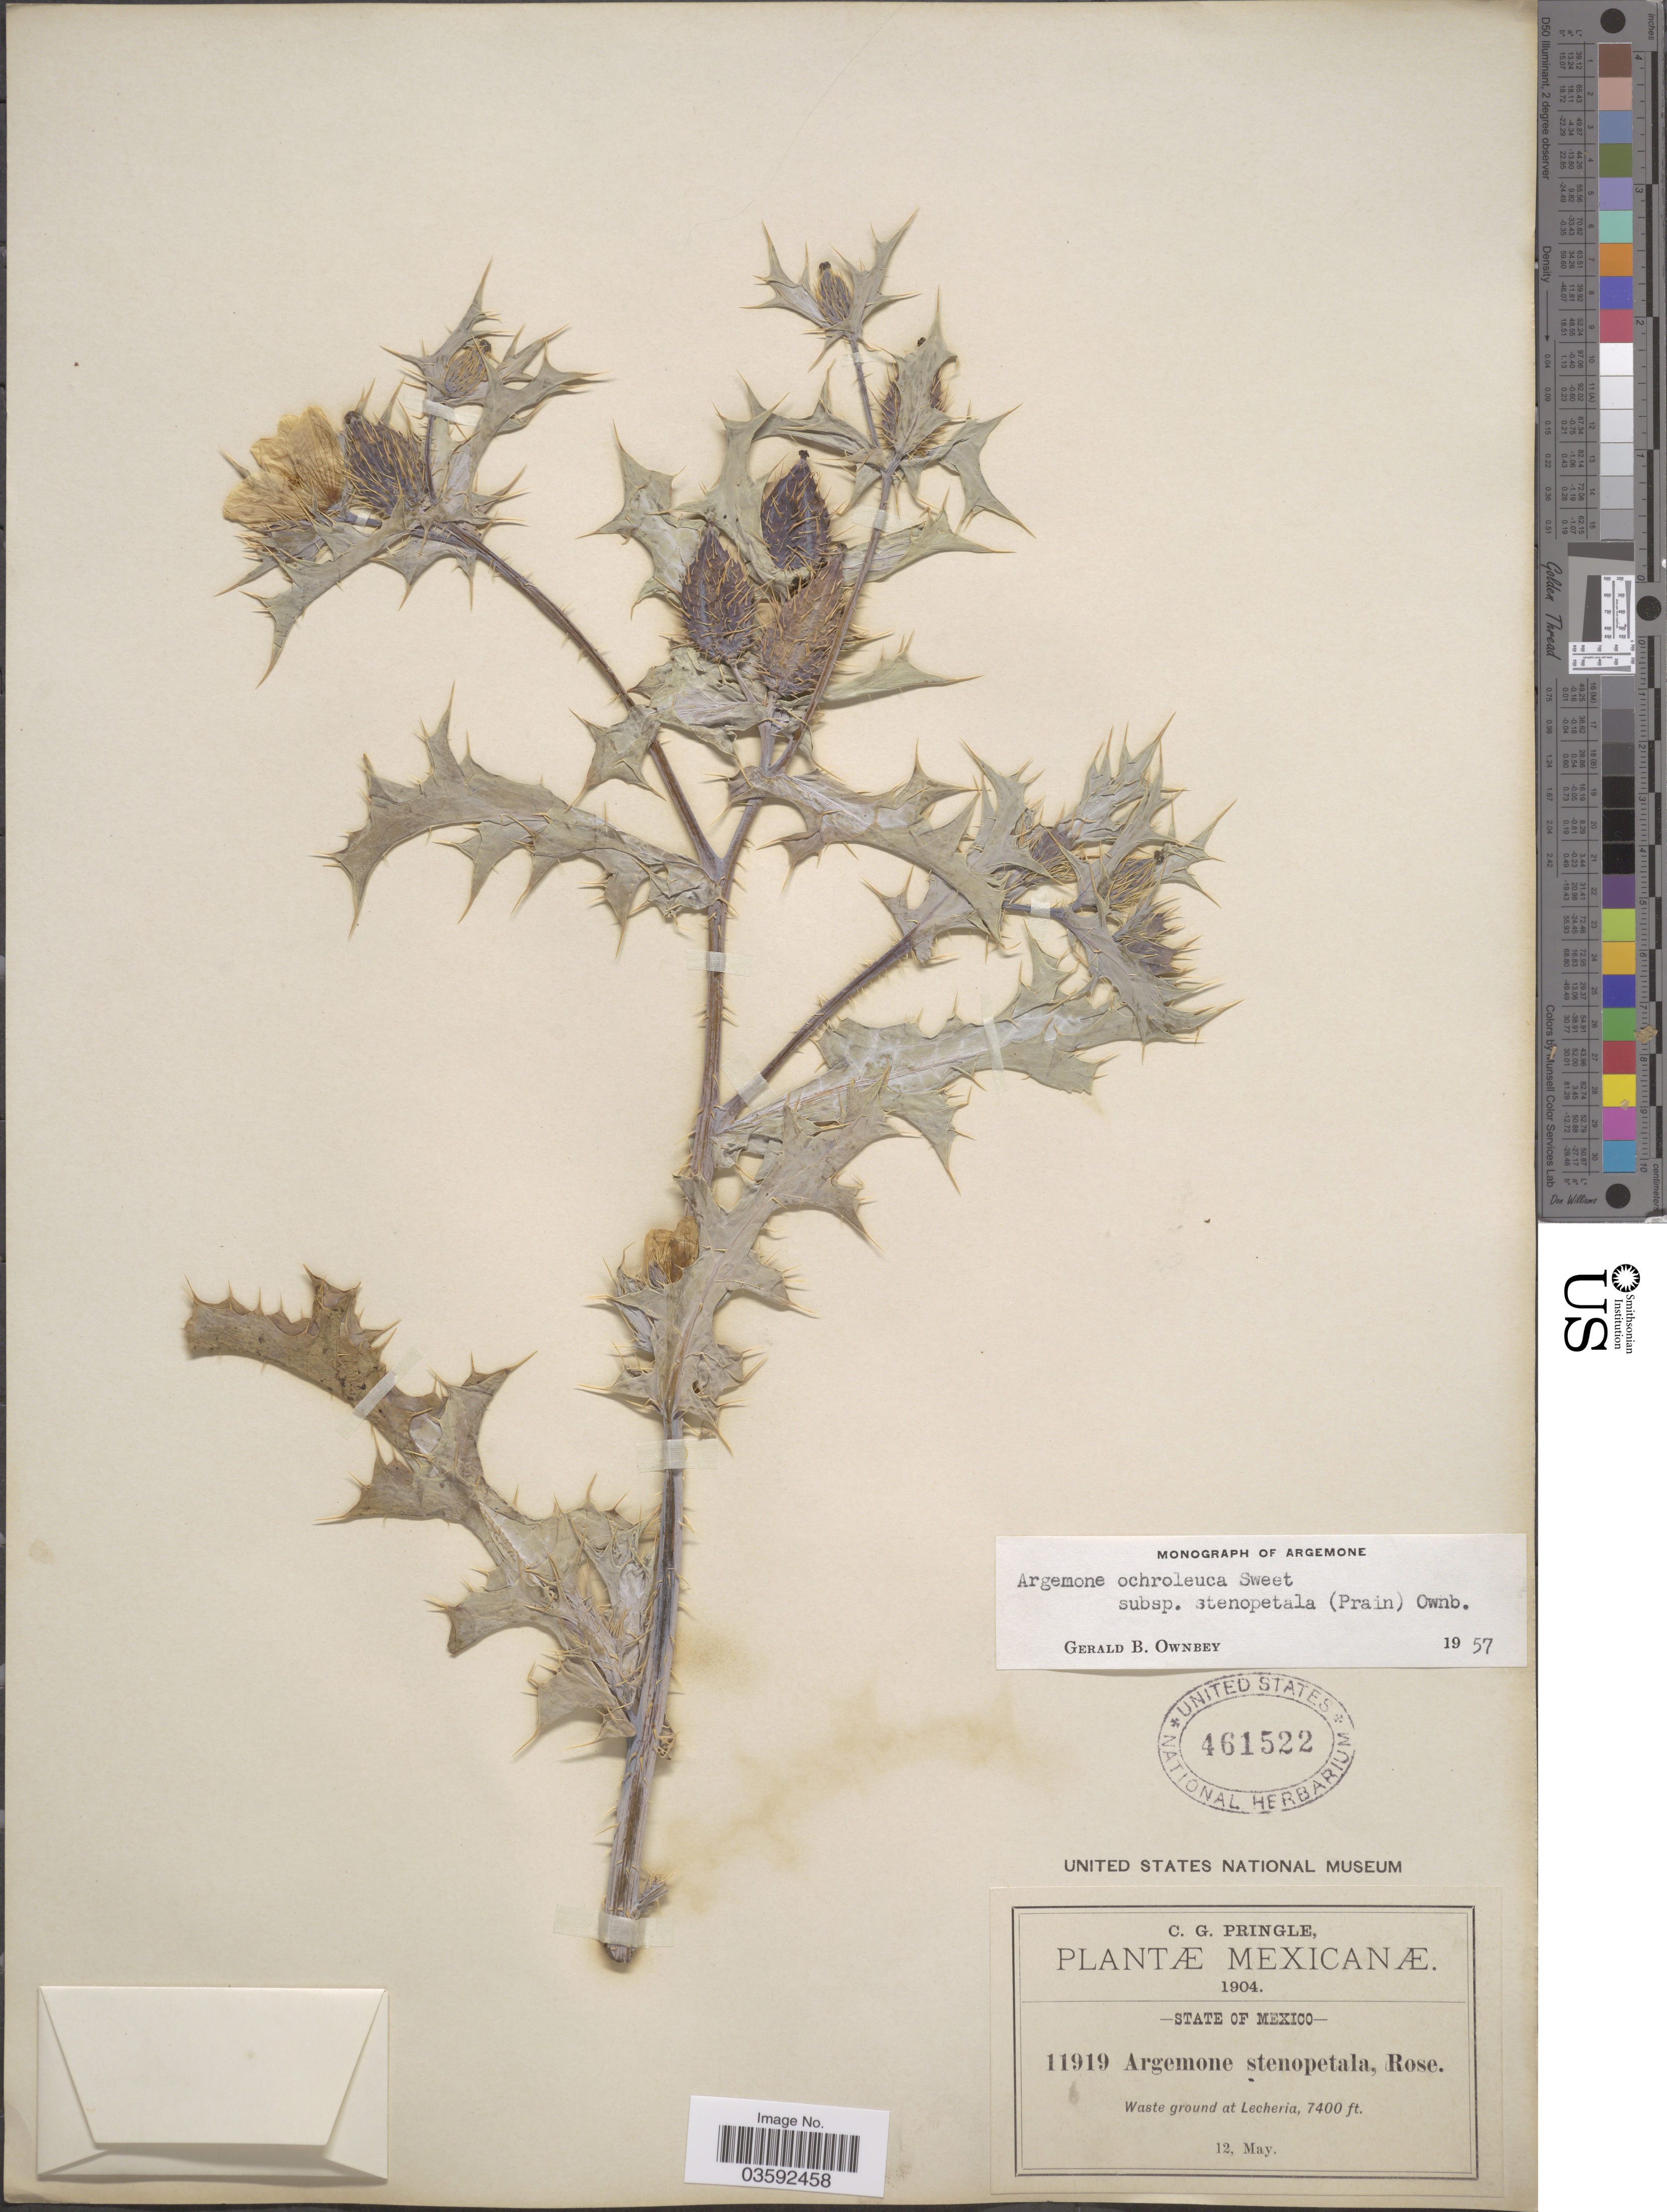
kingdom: Plantae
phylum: Tracheophyta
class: Magnoliopsida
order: Ranunculales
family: Papaveraceae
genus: Argemone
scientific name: Argemone ochroleuca subsp. stenopetala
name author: (Prain) G.B. Ownbey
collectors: C. G. Pringle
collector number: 11919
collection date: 1904-05-12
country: Mexico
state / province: México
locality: At Lecheria.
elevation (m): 2256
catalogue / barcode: US 461522